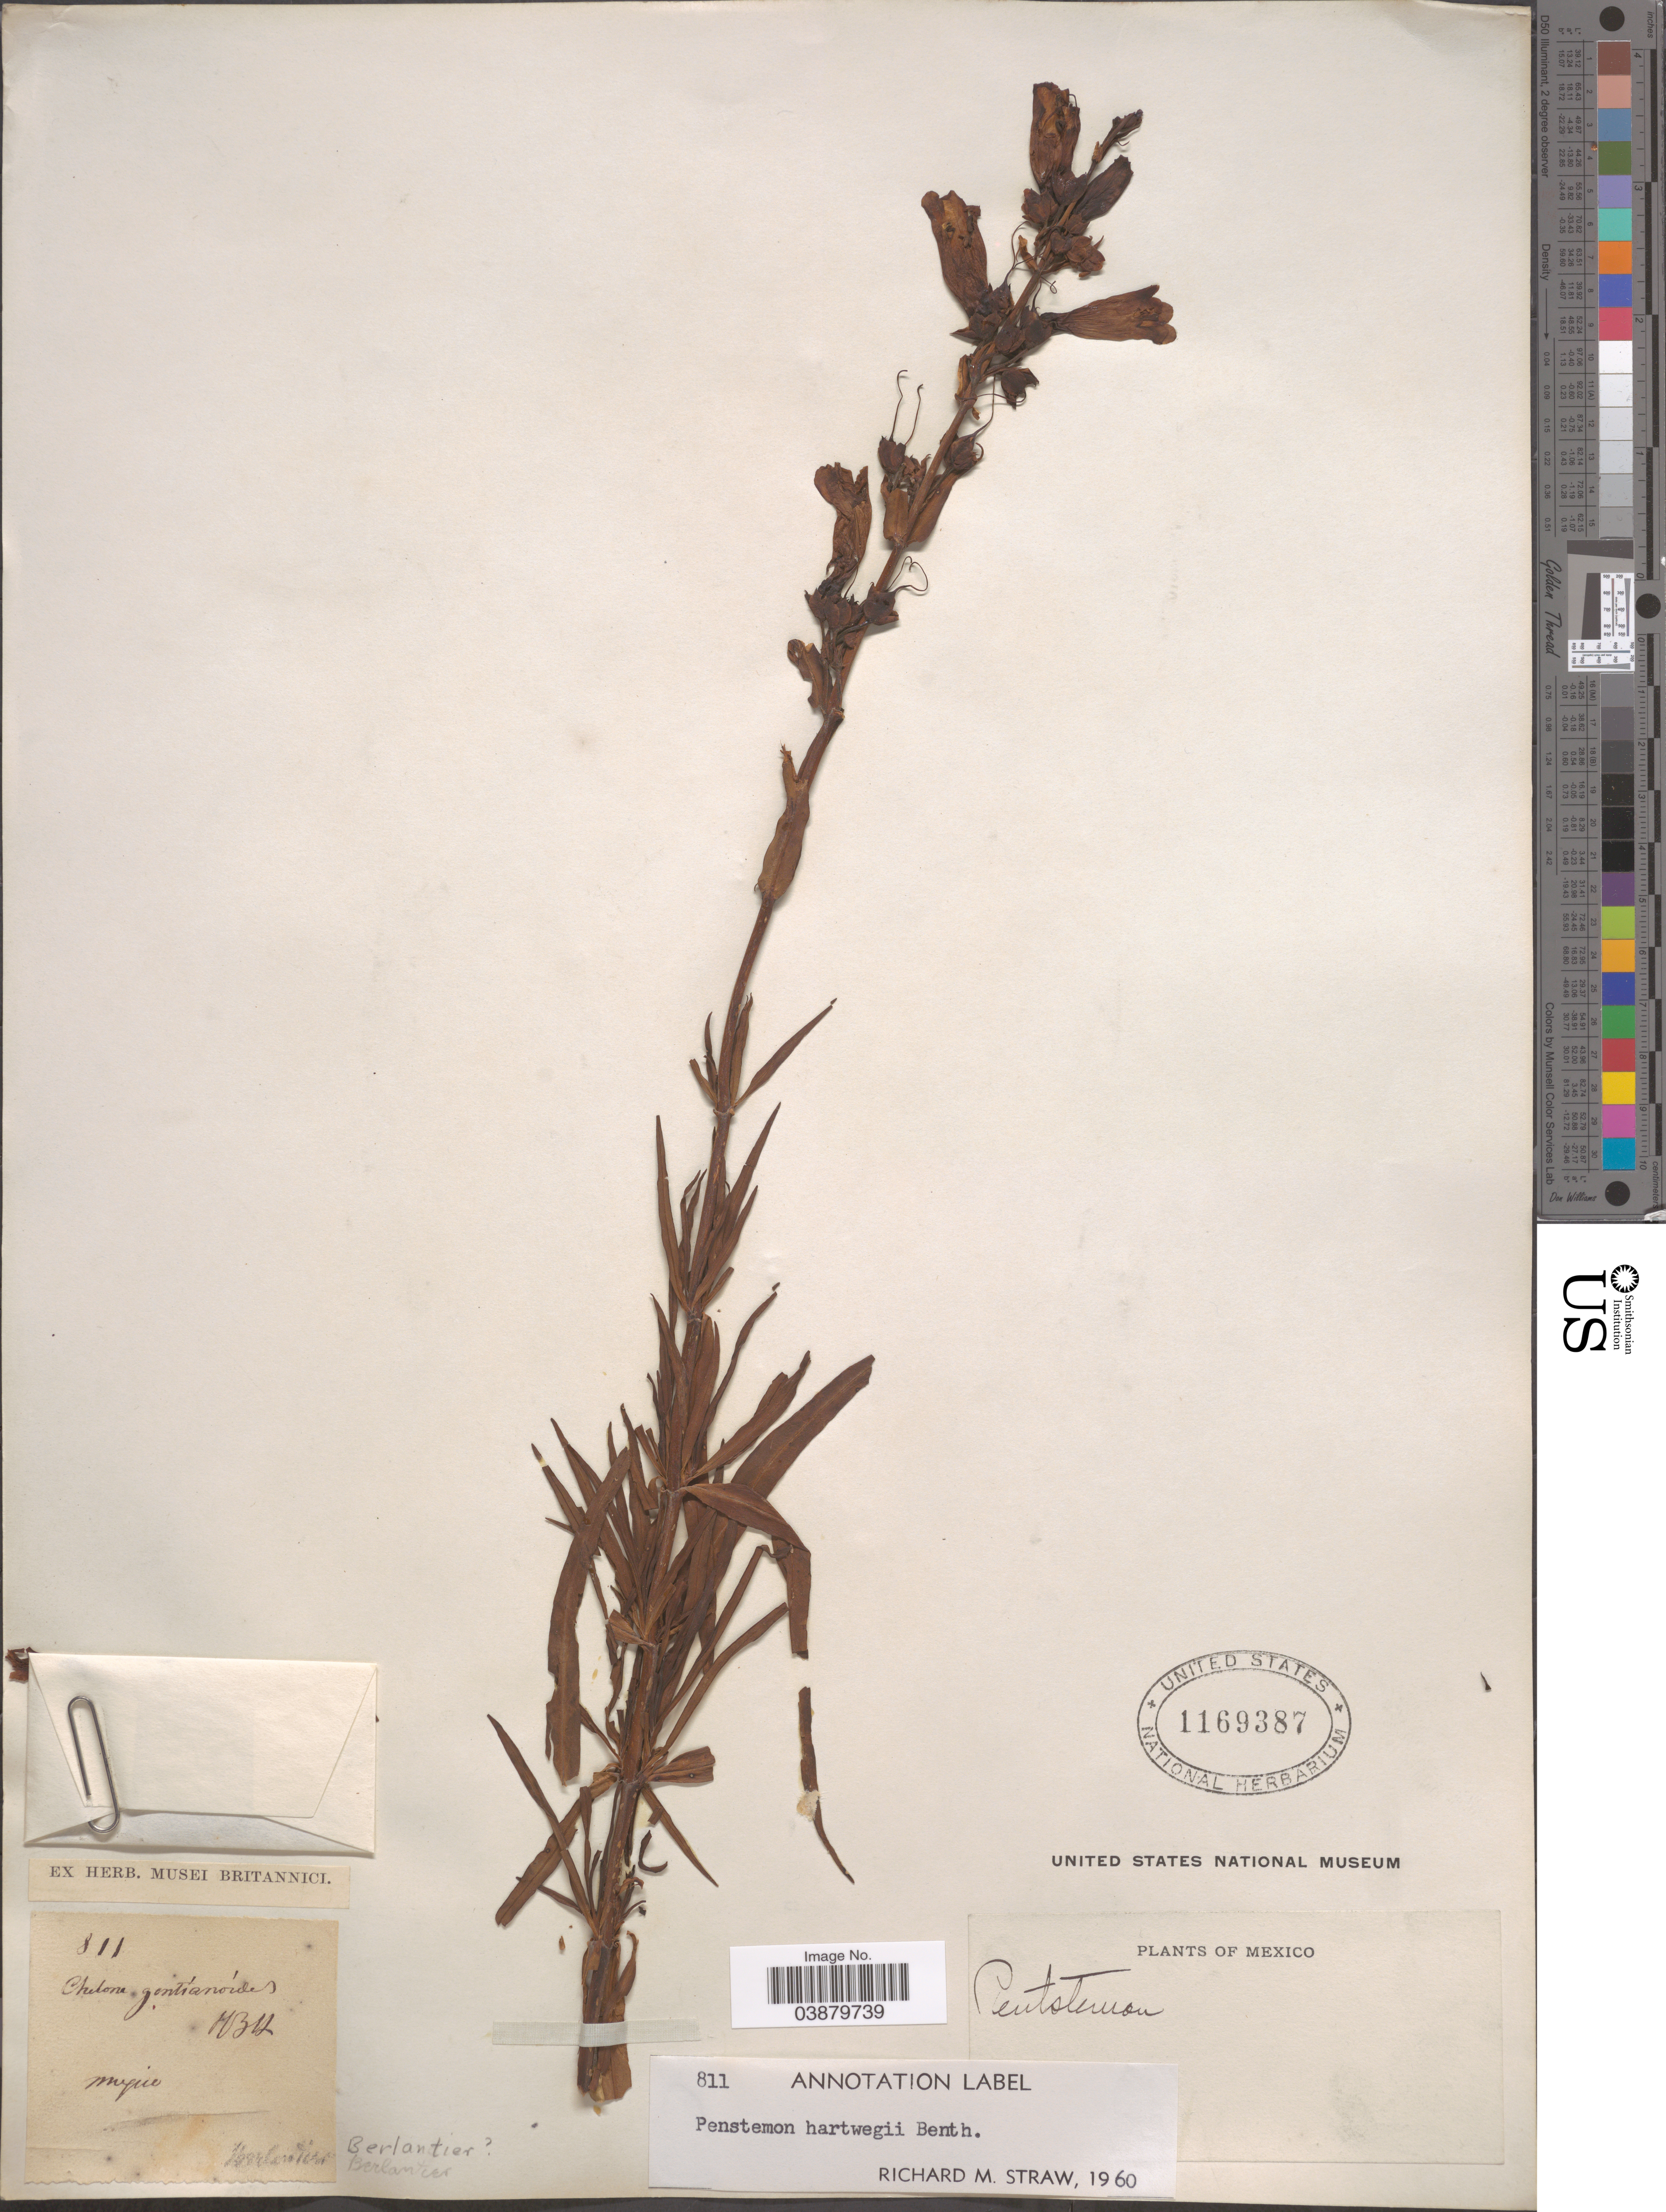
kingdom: Plantae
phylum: Tracheophyta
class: Magnoliopsida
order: Lamiales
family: Plantaginaceae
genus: Penstemon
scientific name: Penstemon hartwegi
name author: Benth.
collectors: -. Berlandier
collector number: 811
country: Mexico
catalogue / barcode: US 1169387